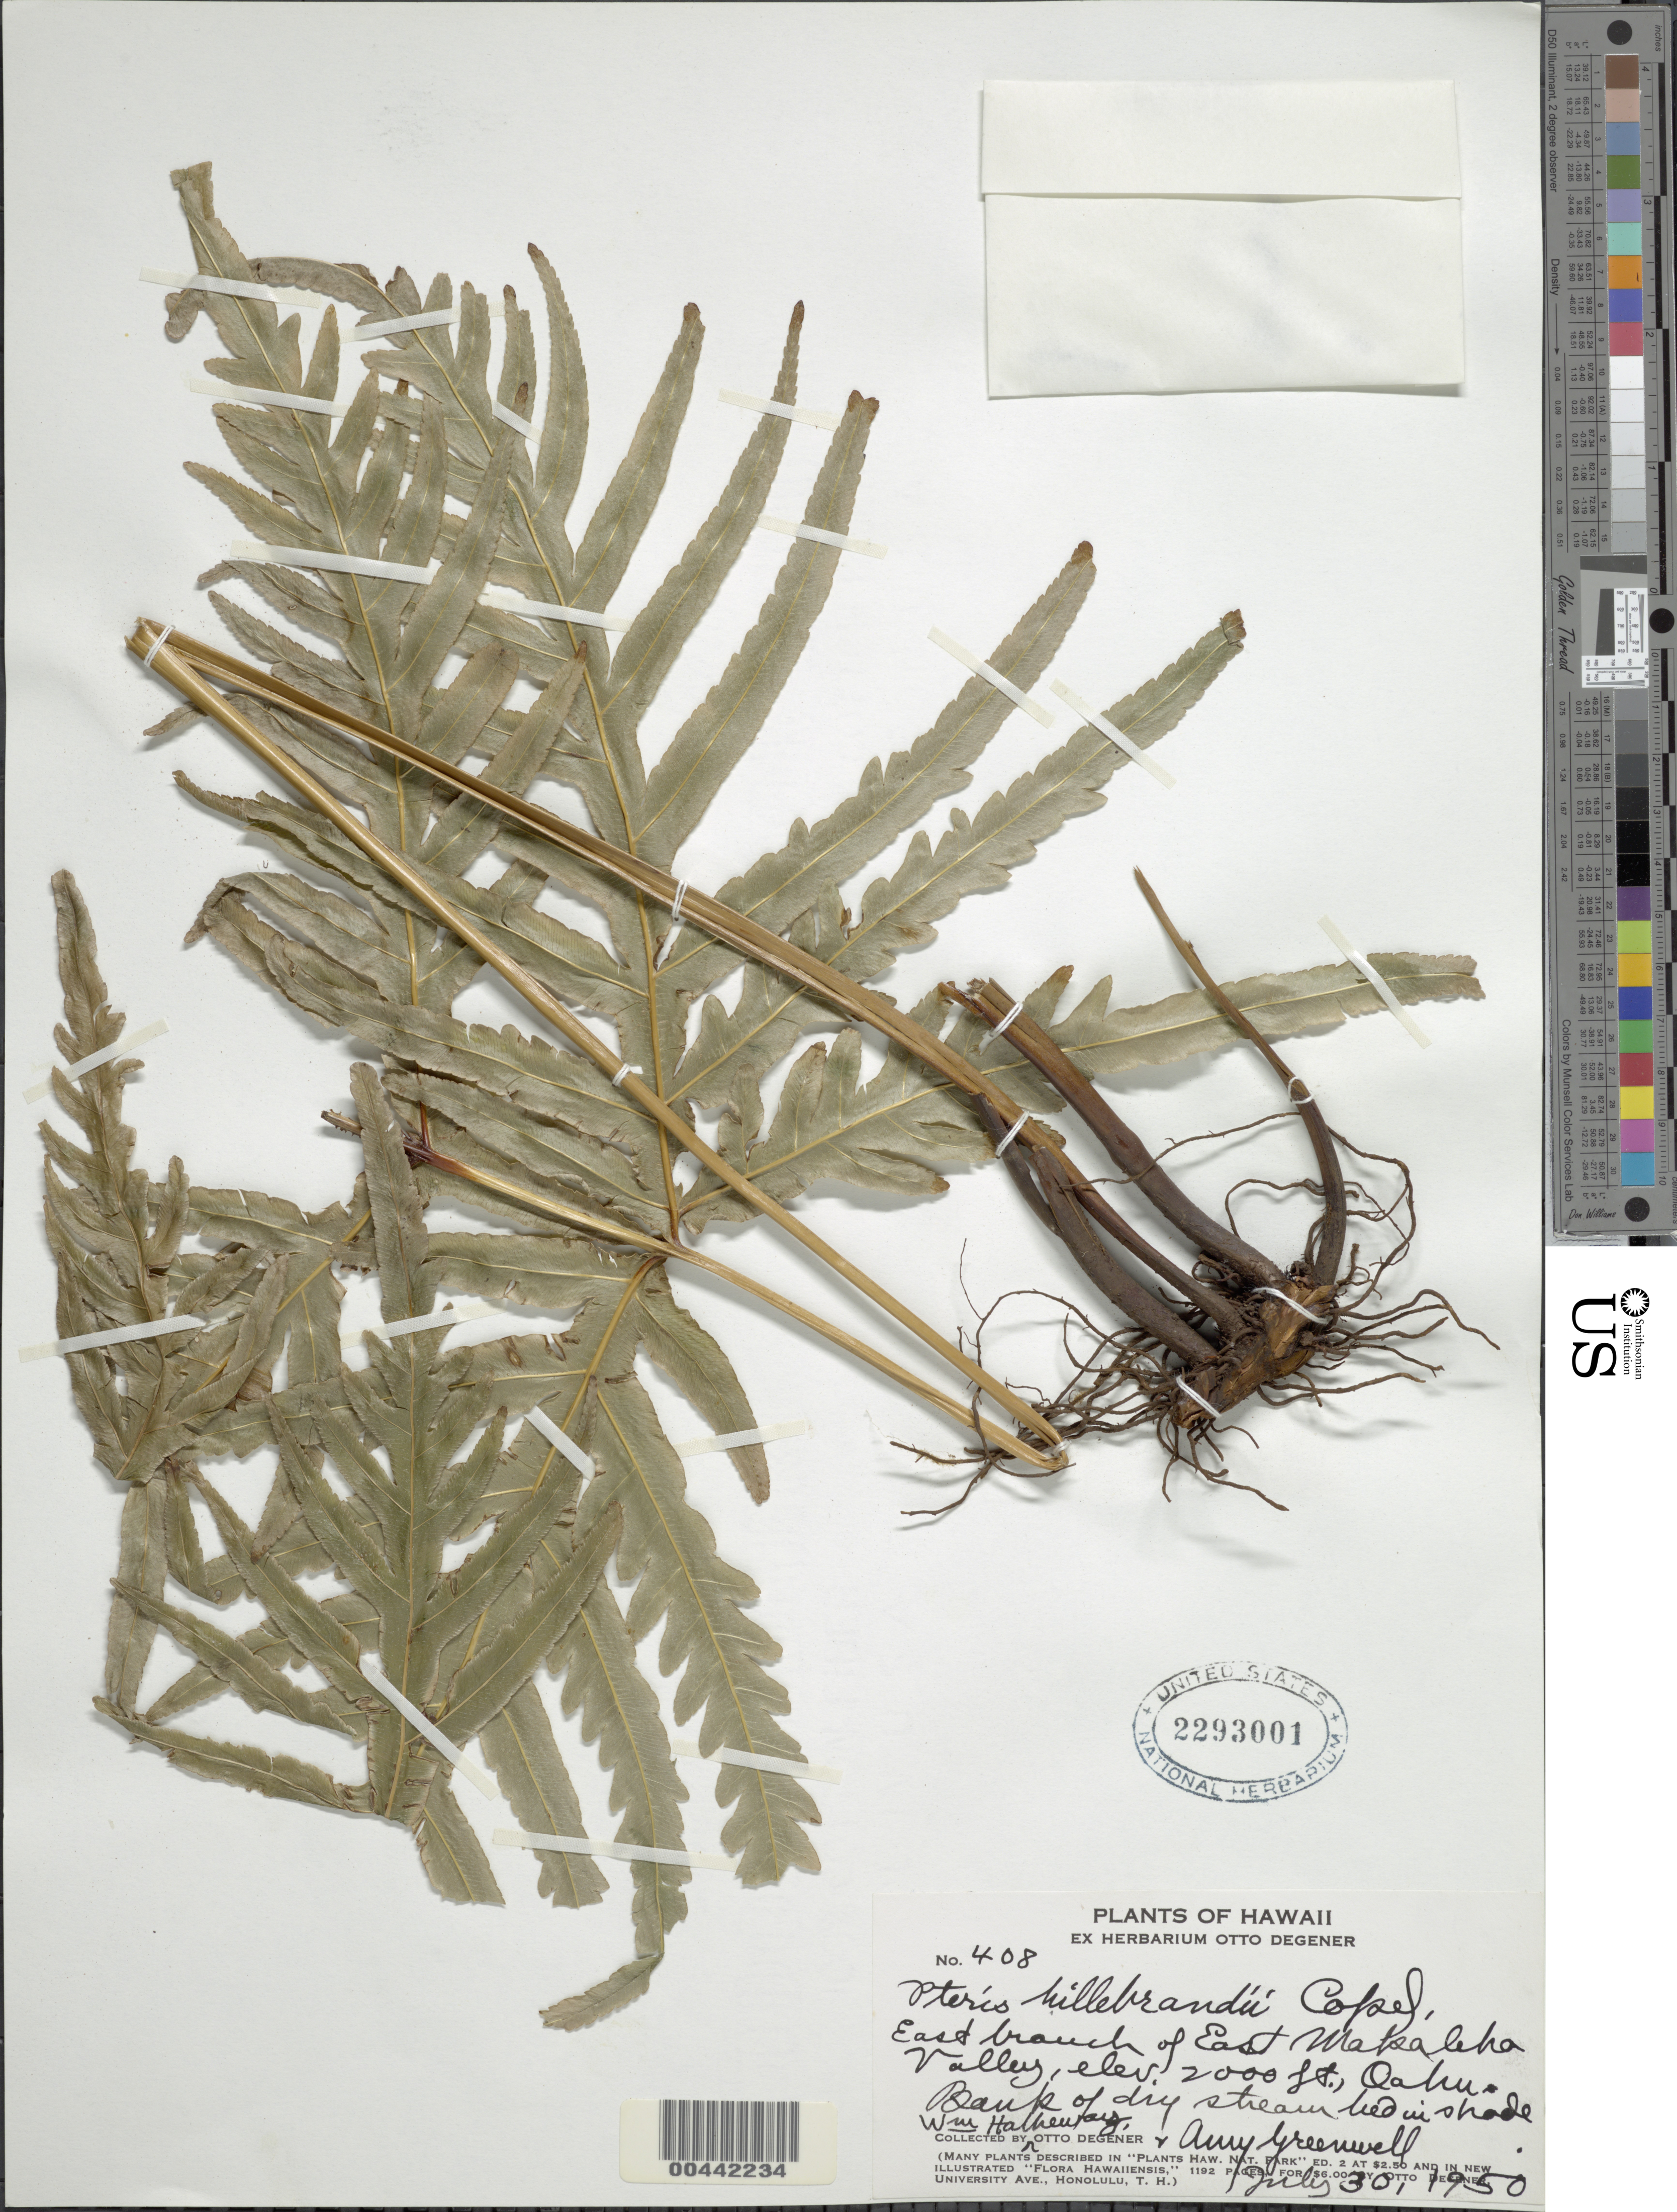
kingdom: Plantae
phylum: Tracheophyta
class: Polypodiopsida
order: Polypodiales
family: Pteridaceae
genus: Pteris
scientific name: Pteris x hillebrandii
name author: Copel.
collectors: W. H. Hatheway, O. Degener & A. B. Greenwell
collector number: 408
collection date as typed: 30 Jul 1950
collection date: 1950-07-30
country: United States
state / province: Hawaii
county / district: Honolulu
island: Oahu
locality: E branch of E Makaleha Valley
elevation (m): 610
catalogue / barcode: US 2293001